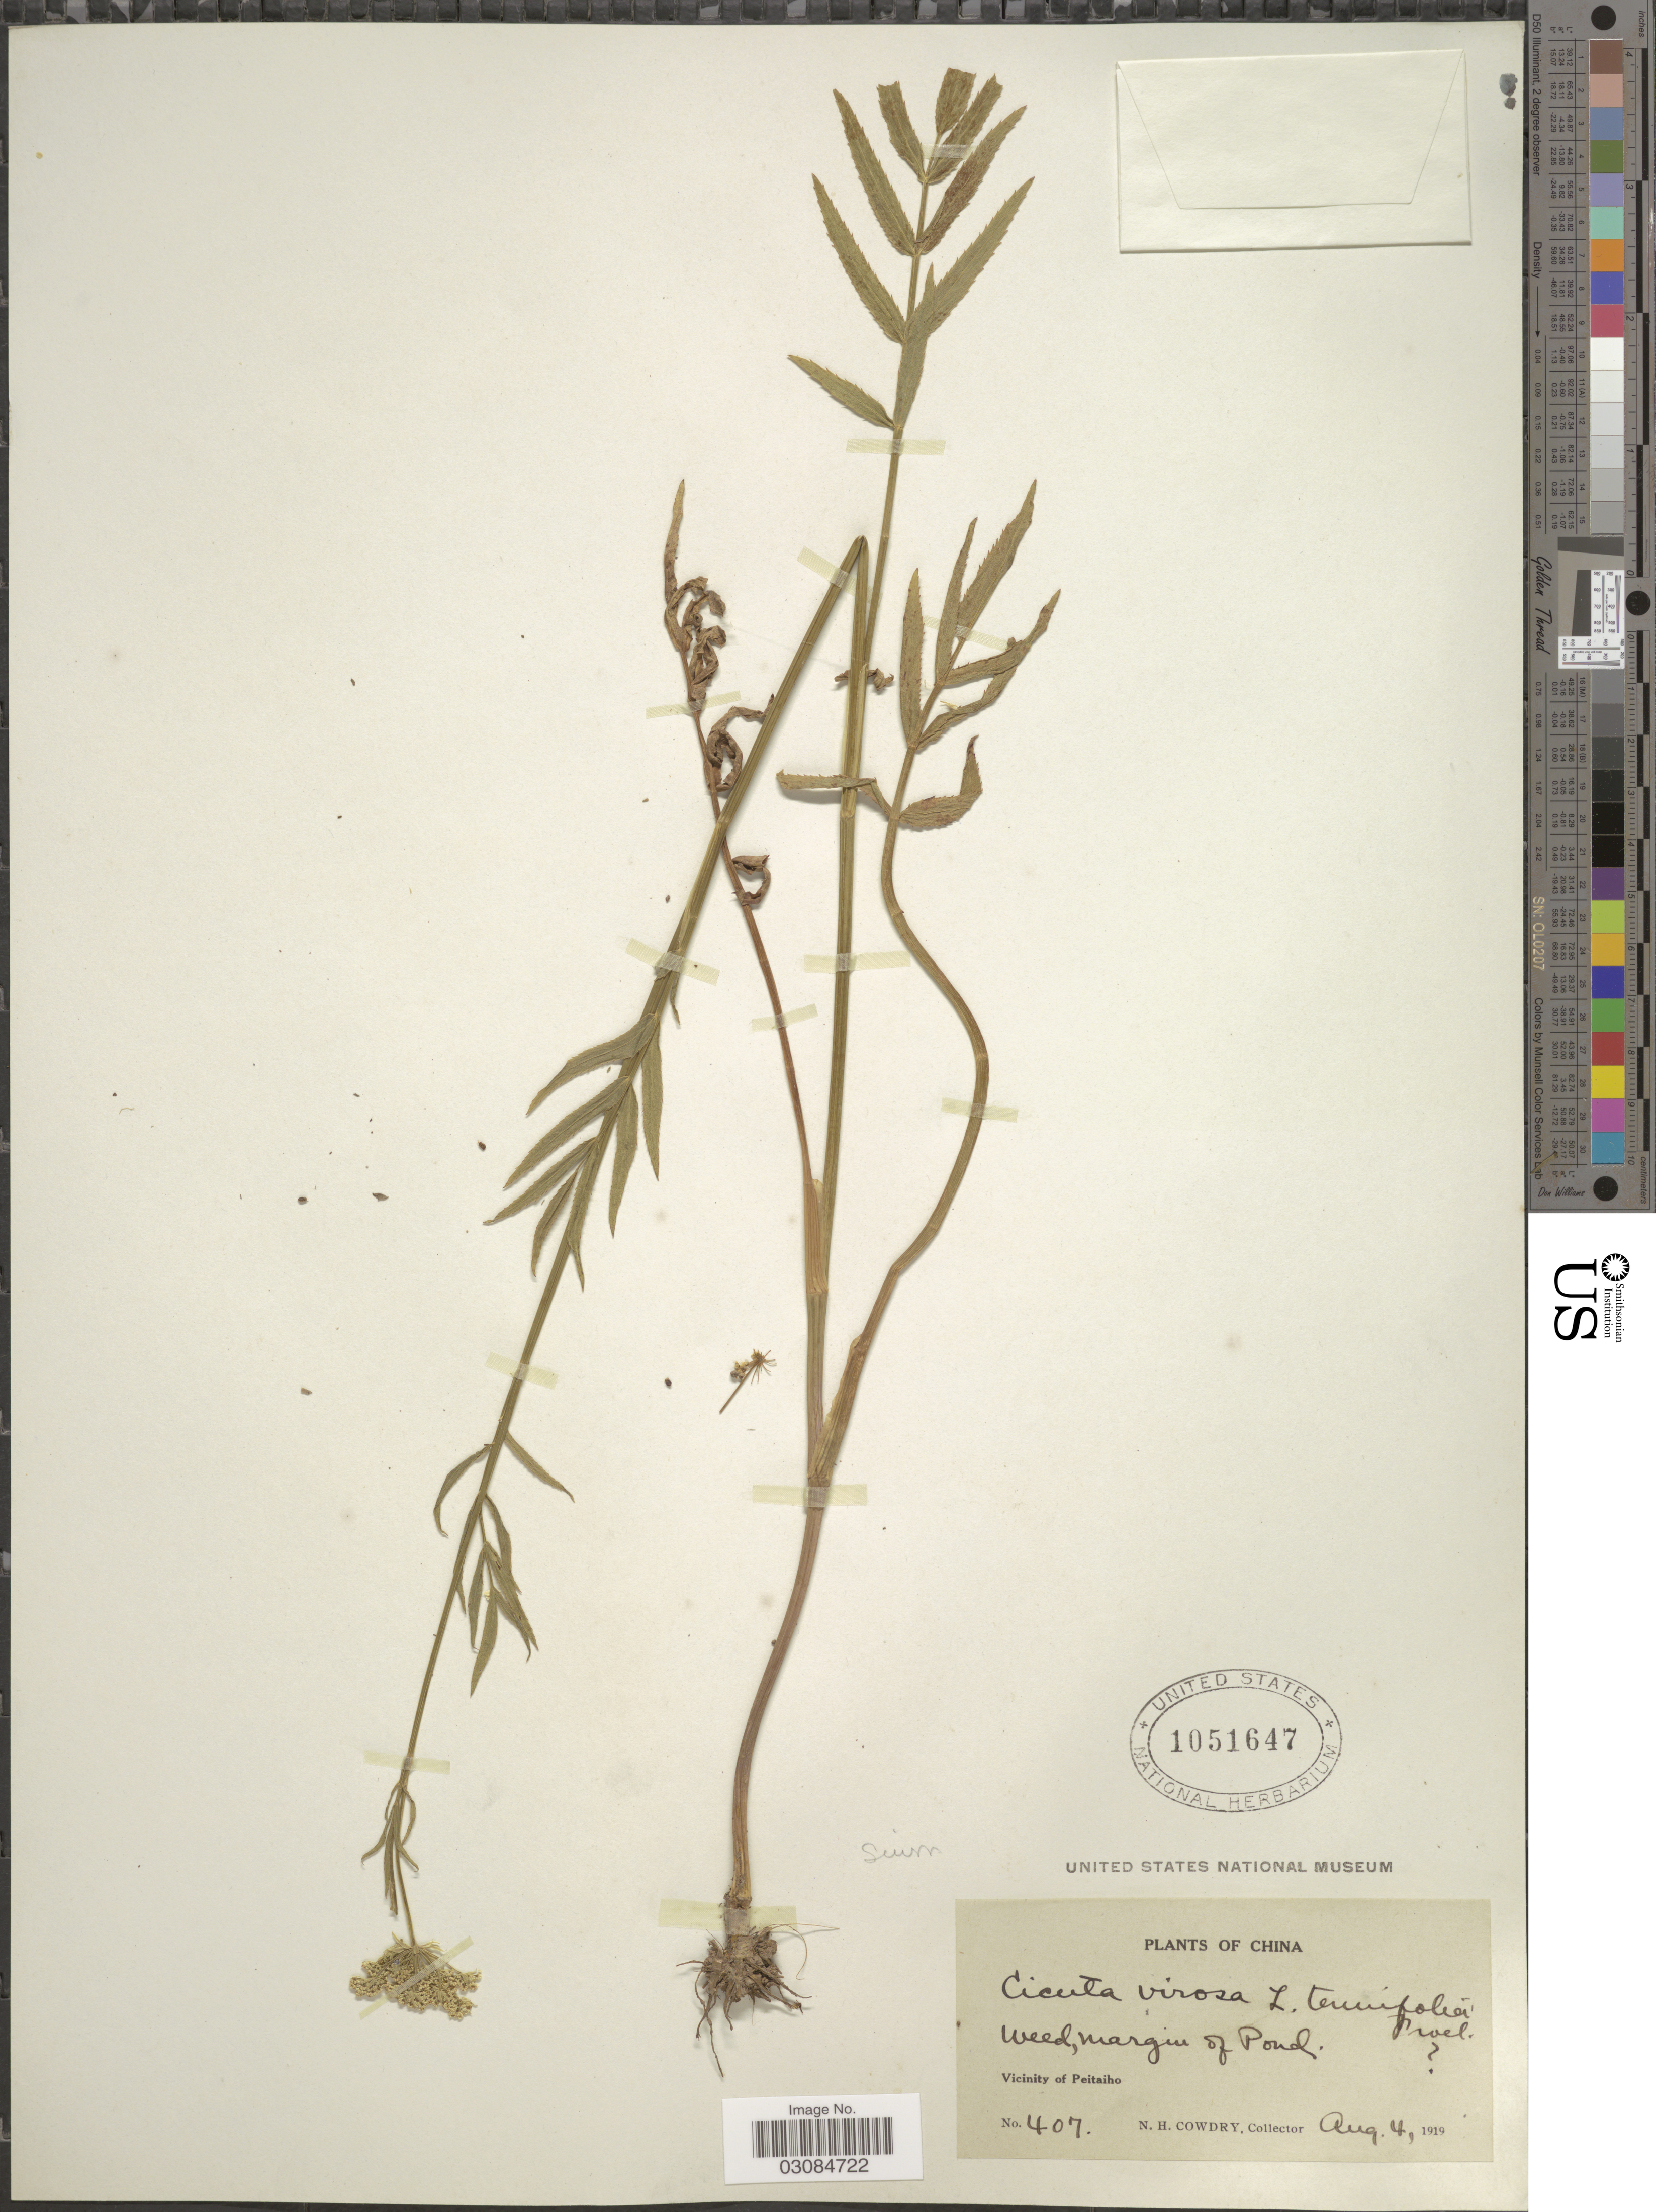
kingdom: Plantae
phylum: Tracheophyta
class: Magnoliopsida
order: Apiales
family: Apiaceae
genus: Cicuta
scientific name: Cicuta virosa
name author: L.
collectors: N. H. Cowdry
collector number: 407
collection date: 1919-08-04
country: China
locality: Weed, margin of Pond. Vicinity of Peitaiho.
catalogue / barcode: US 1051647